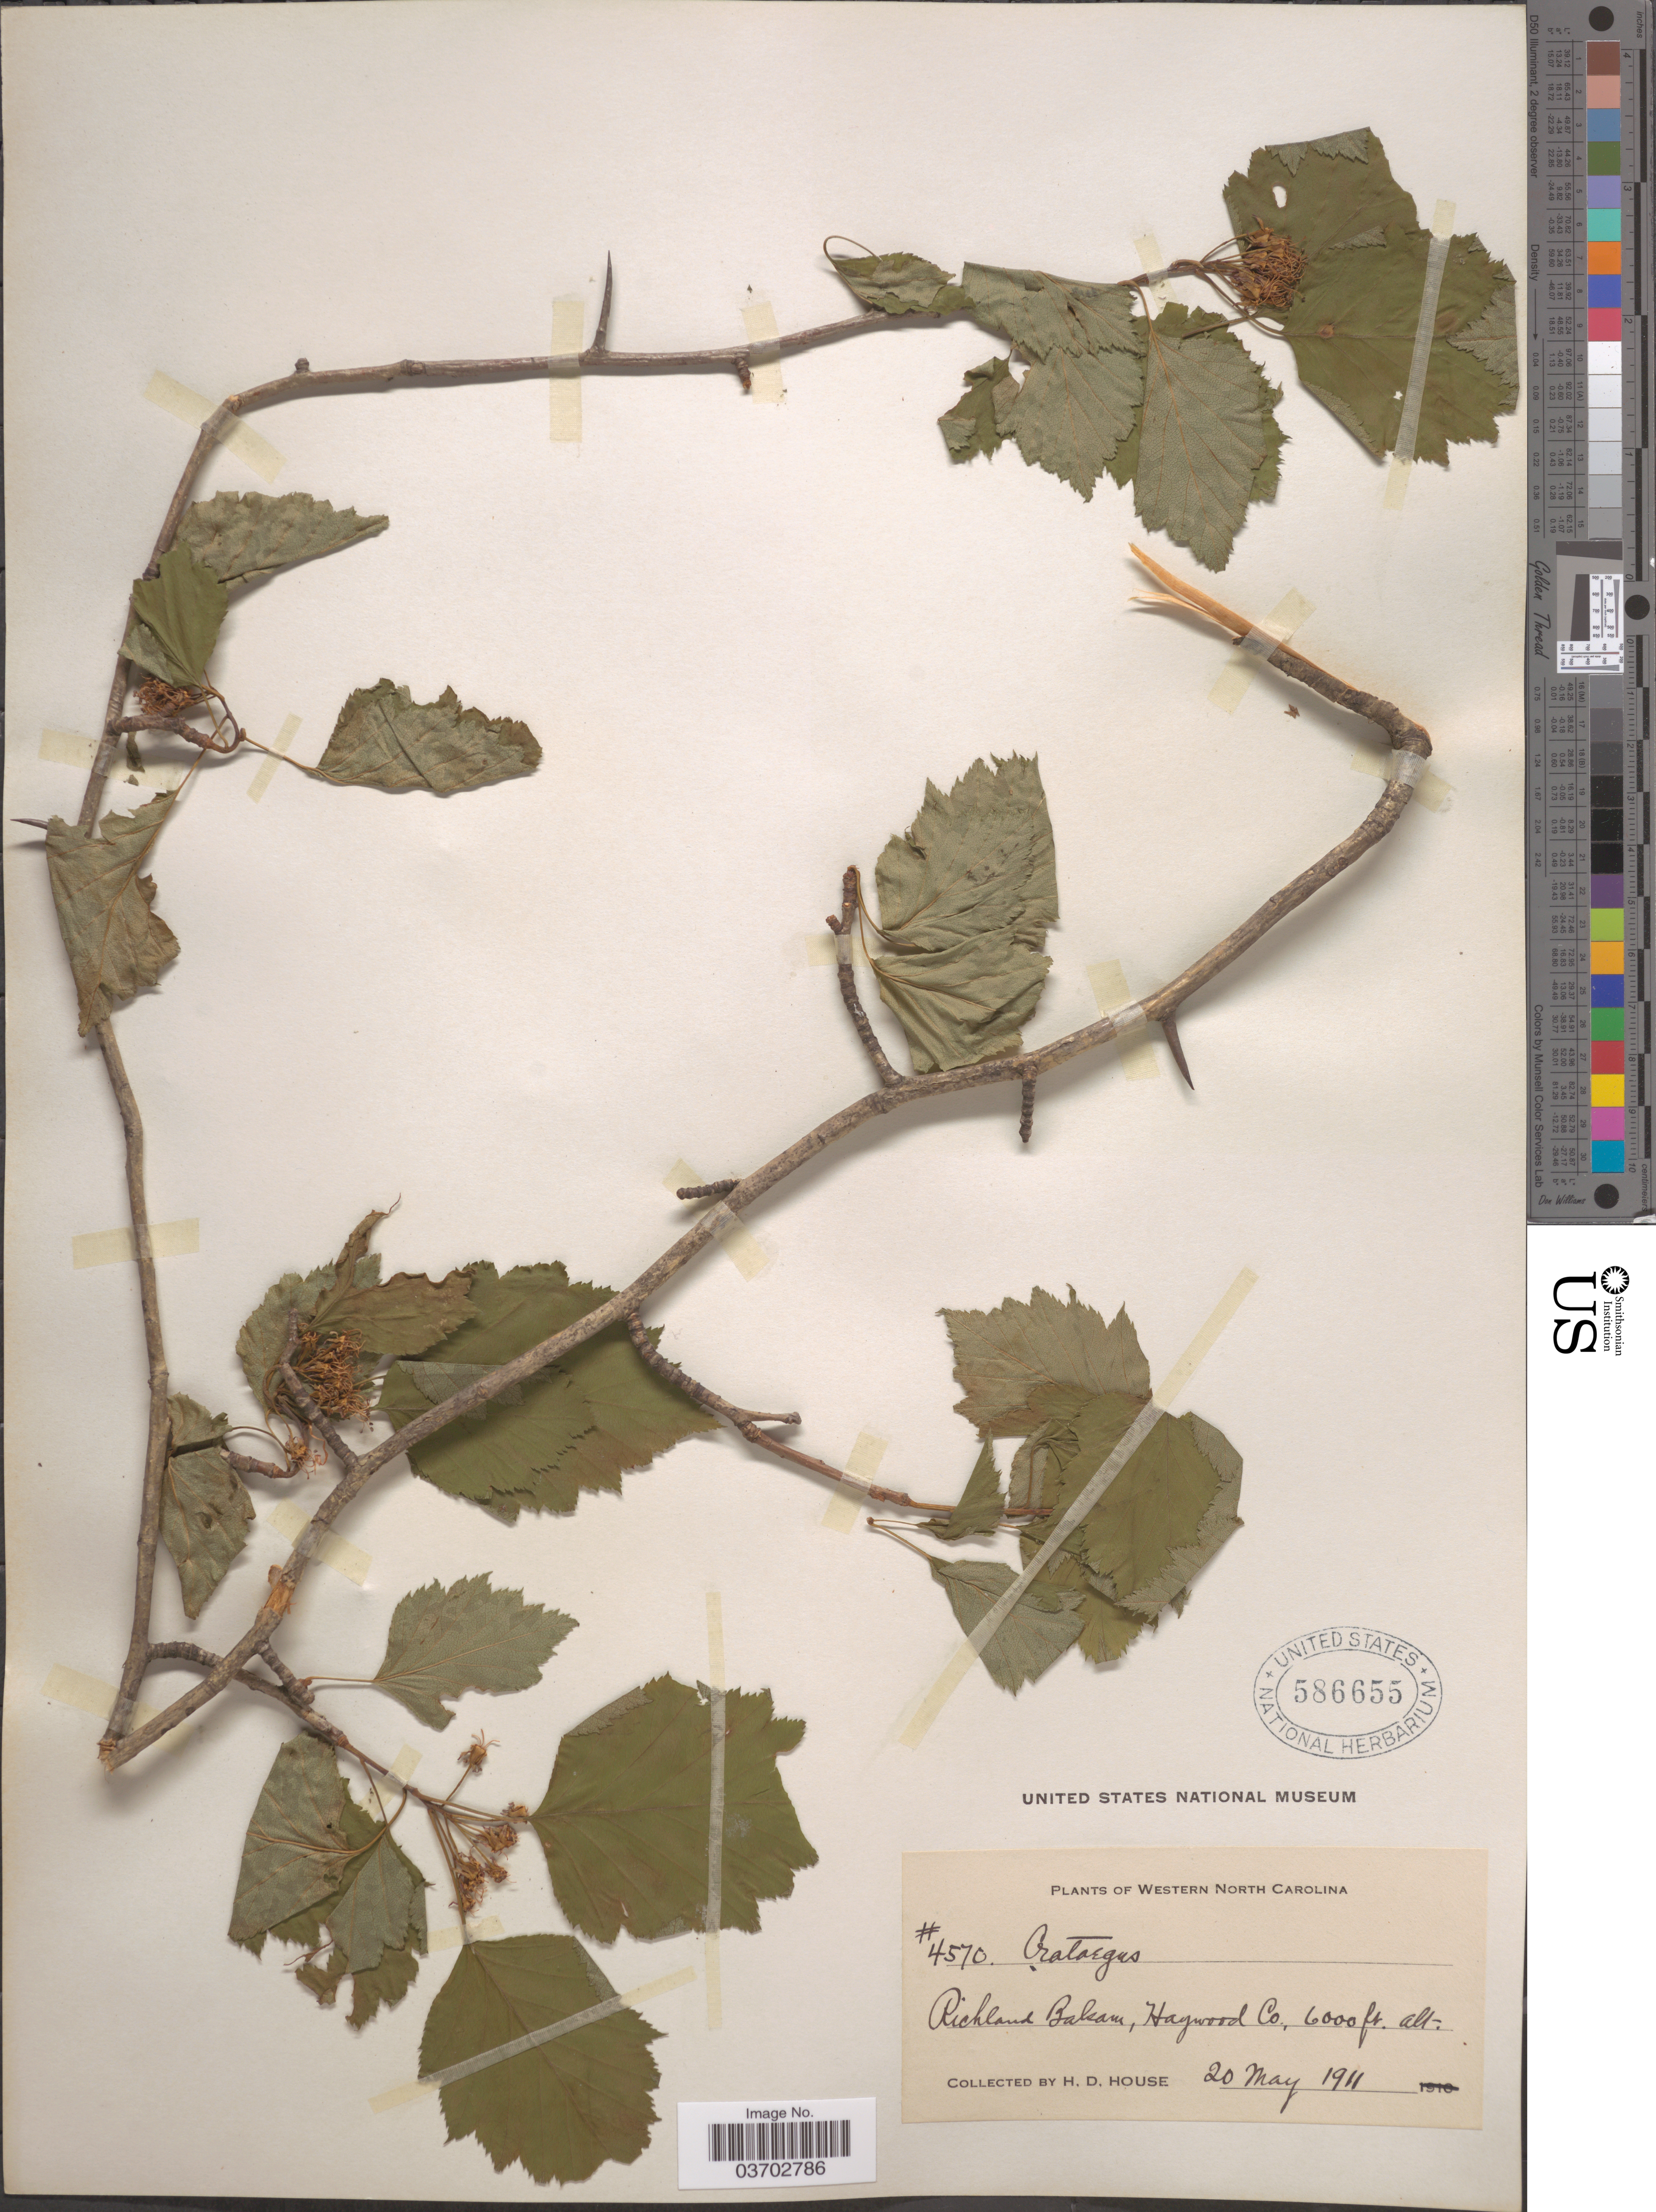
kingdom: Plantae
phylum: Tracheophyta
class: Magnoliopsida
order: Rosales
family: Rosaceae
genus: Crataegus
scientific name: Crataegus sp.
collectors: H. D. House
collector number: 4570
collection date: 1911-05-20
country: United States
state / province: North Carolina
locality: Western North Carolina. Richland Balsam, Haywood Co.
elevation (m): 1829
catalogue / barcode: US 586655